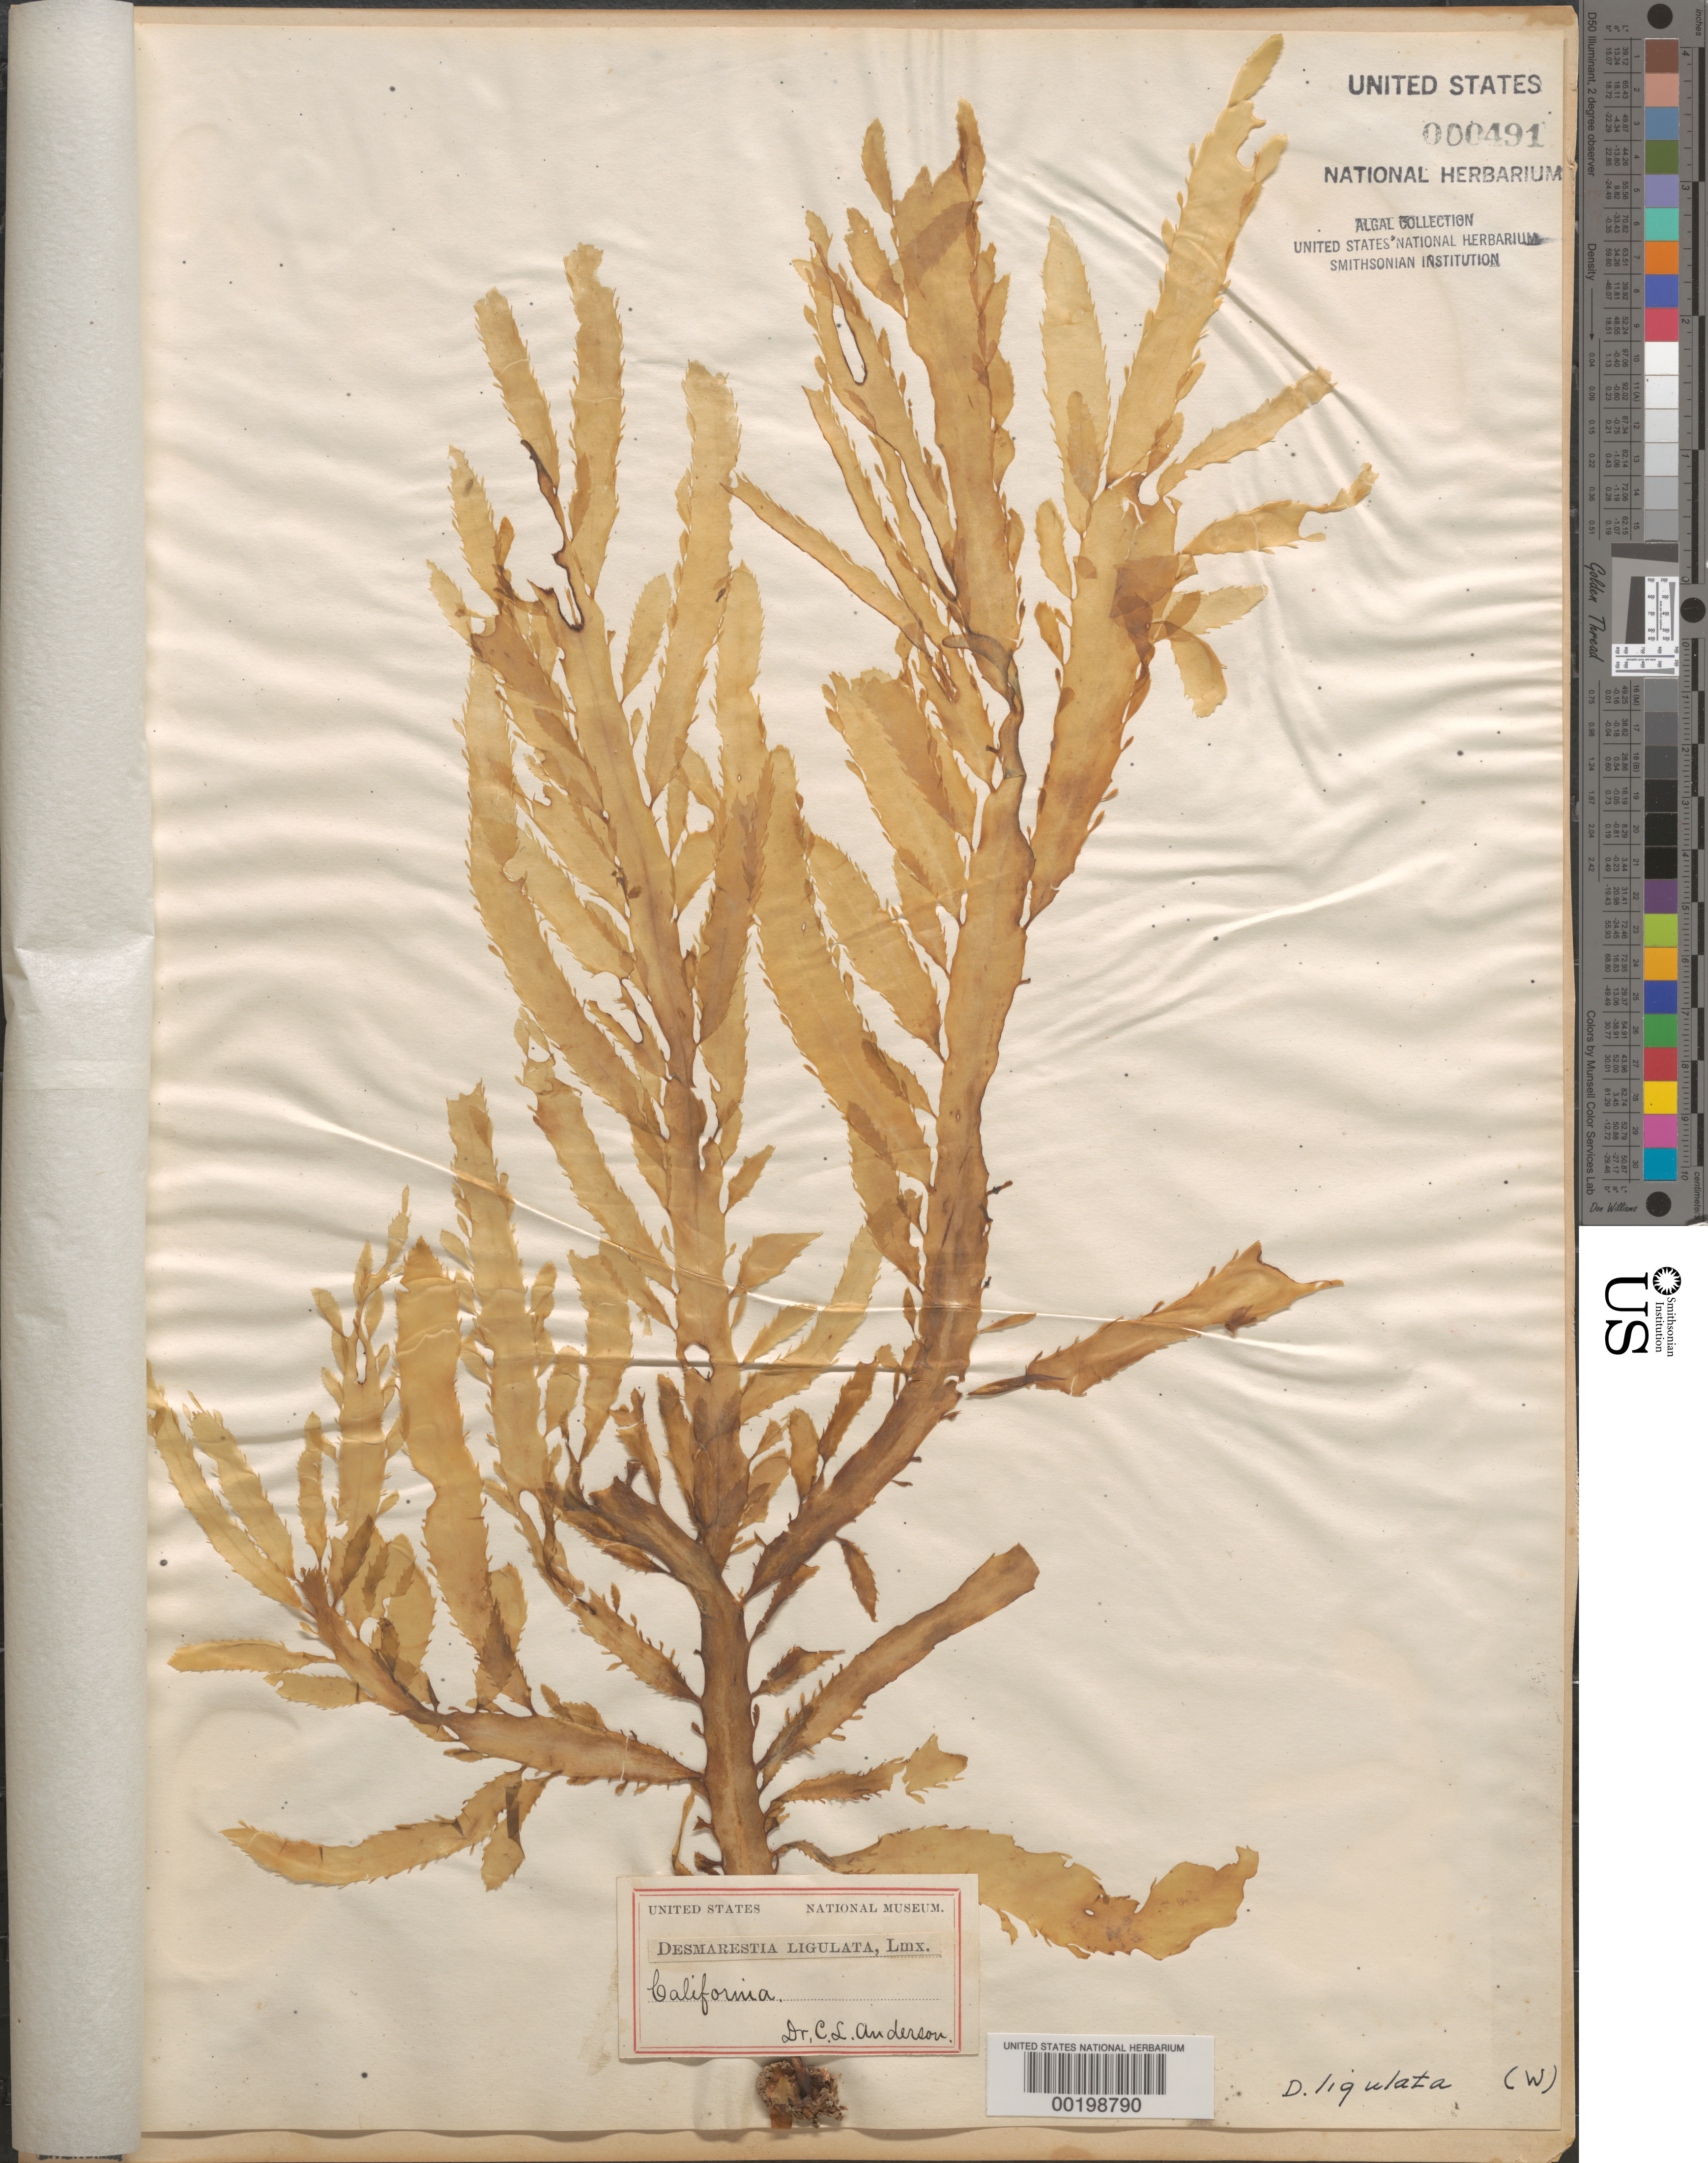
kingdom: Chromista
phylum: Ochrophyta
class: Phaeophyceae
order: Desmarestiales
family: Desmarestiaceae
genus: Desmarestia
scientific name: Desmarestia ligulata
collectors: C. L. Anderson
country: United States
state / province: California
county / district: San Diego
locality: False Bay, San Diego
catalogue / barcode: US 491